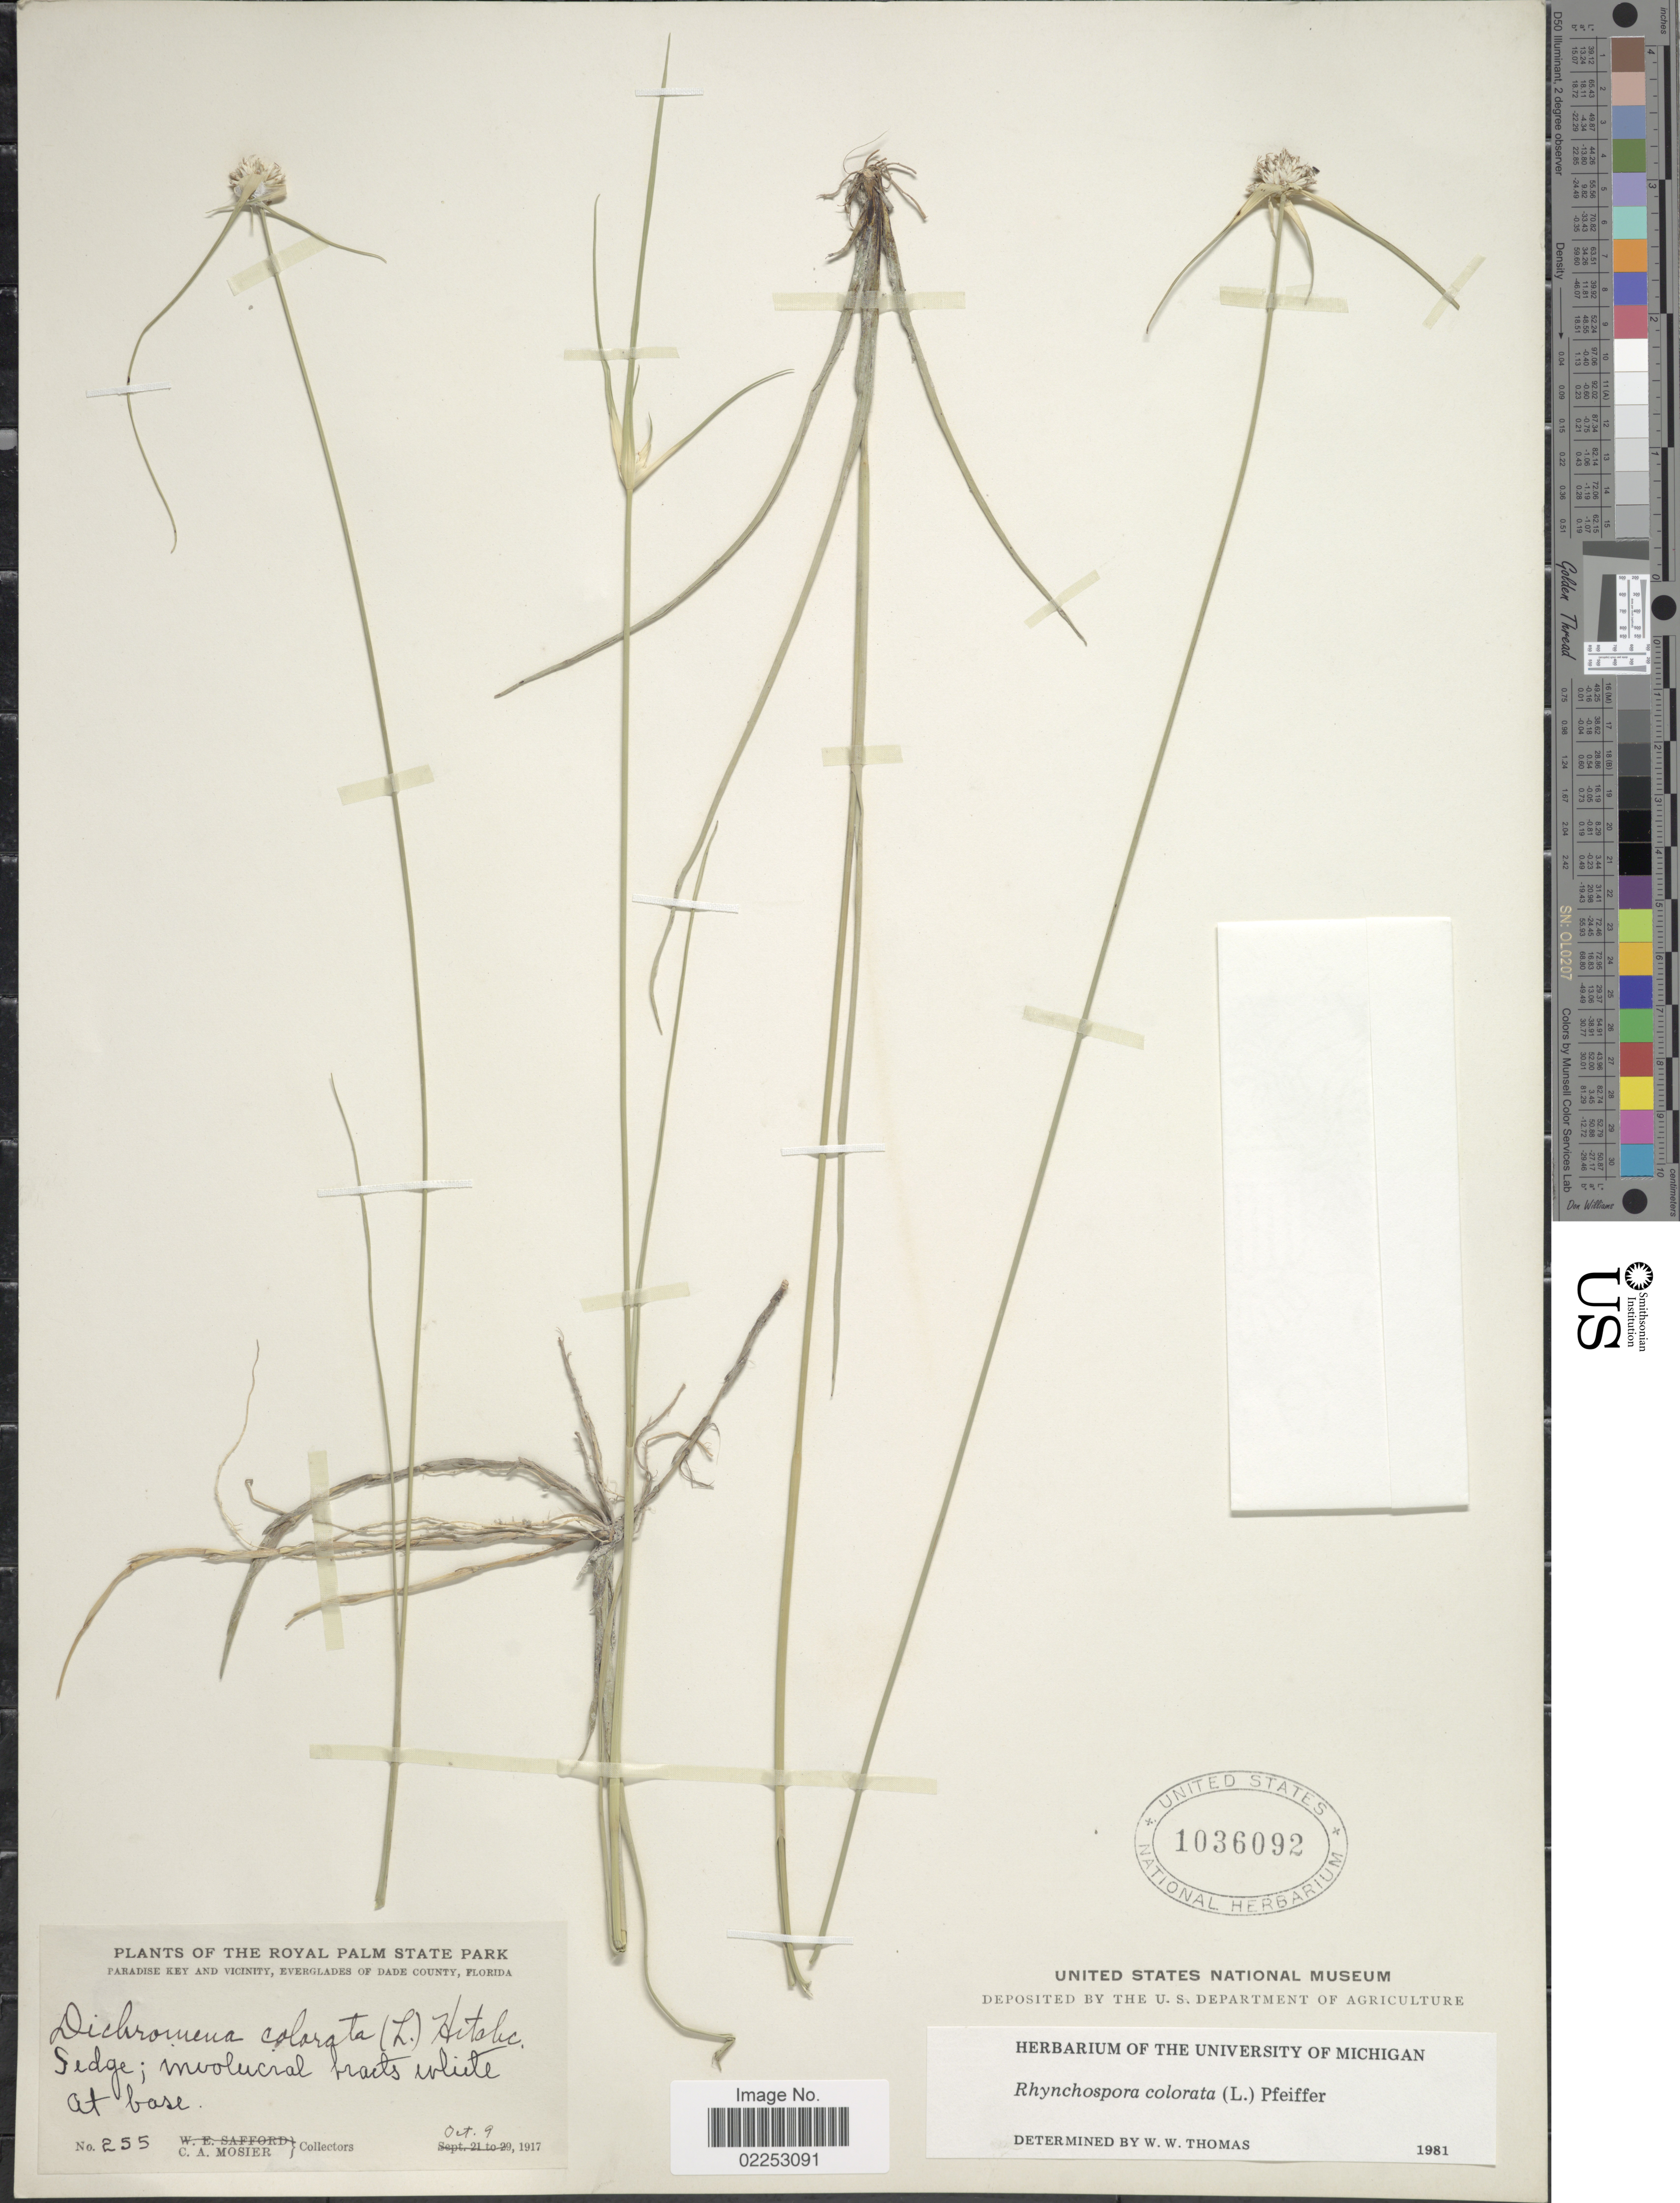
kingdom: Plantae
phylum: Tracheophyta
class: Liliopsida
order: Poales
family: Cyperaceae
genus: Rhynchospora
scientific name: Rhynchospora colorata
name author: (L.) H. Pfeiff.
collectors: C. A. Mosier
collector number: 255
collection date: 1917-10-09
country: United States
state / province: Florida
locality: Royal Palm State Park. Paradise Key and vicinity, Everglades of Dade County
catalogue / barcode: US 1036092